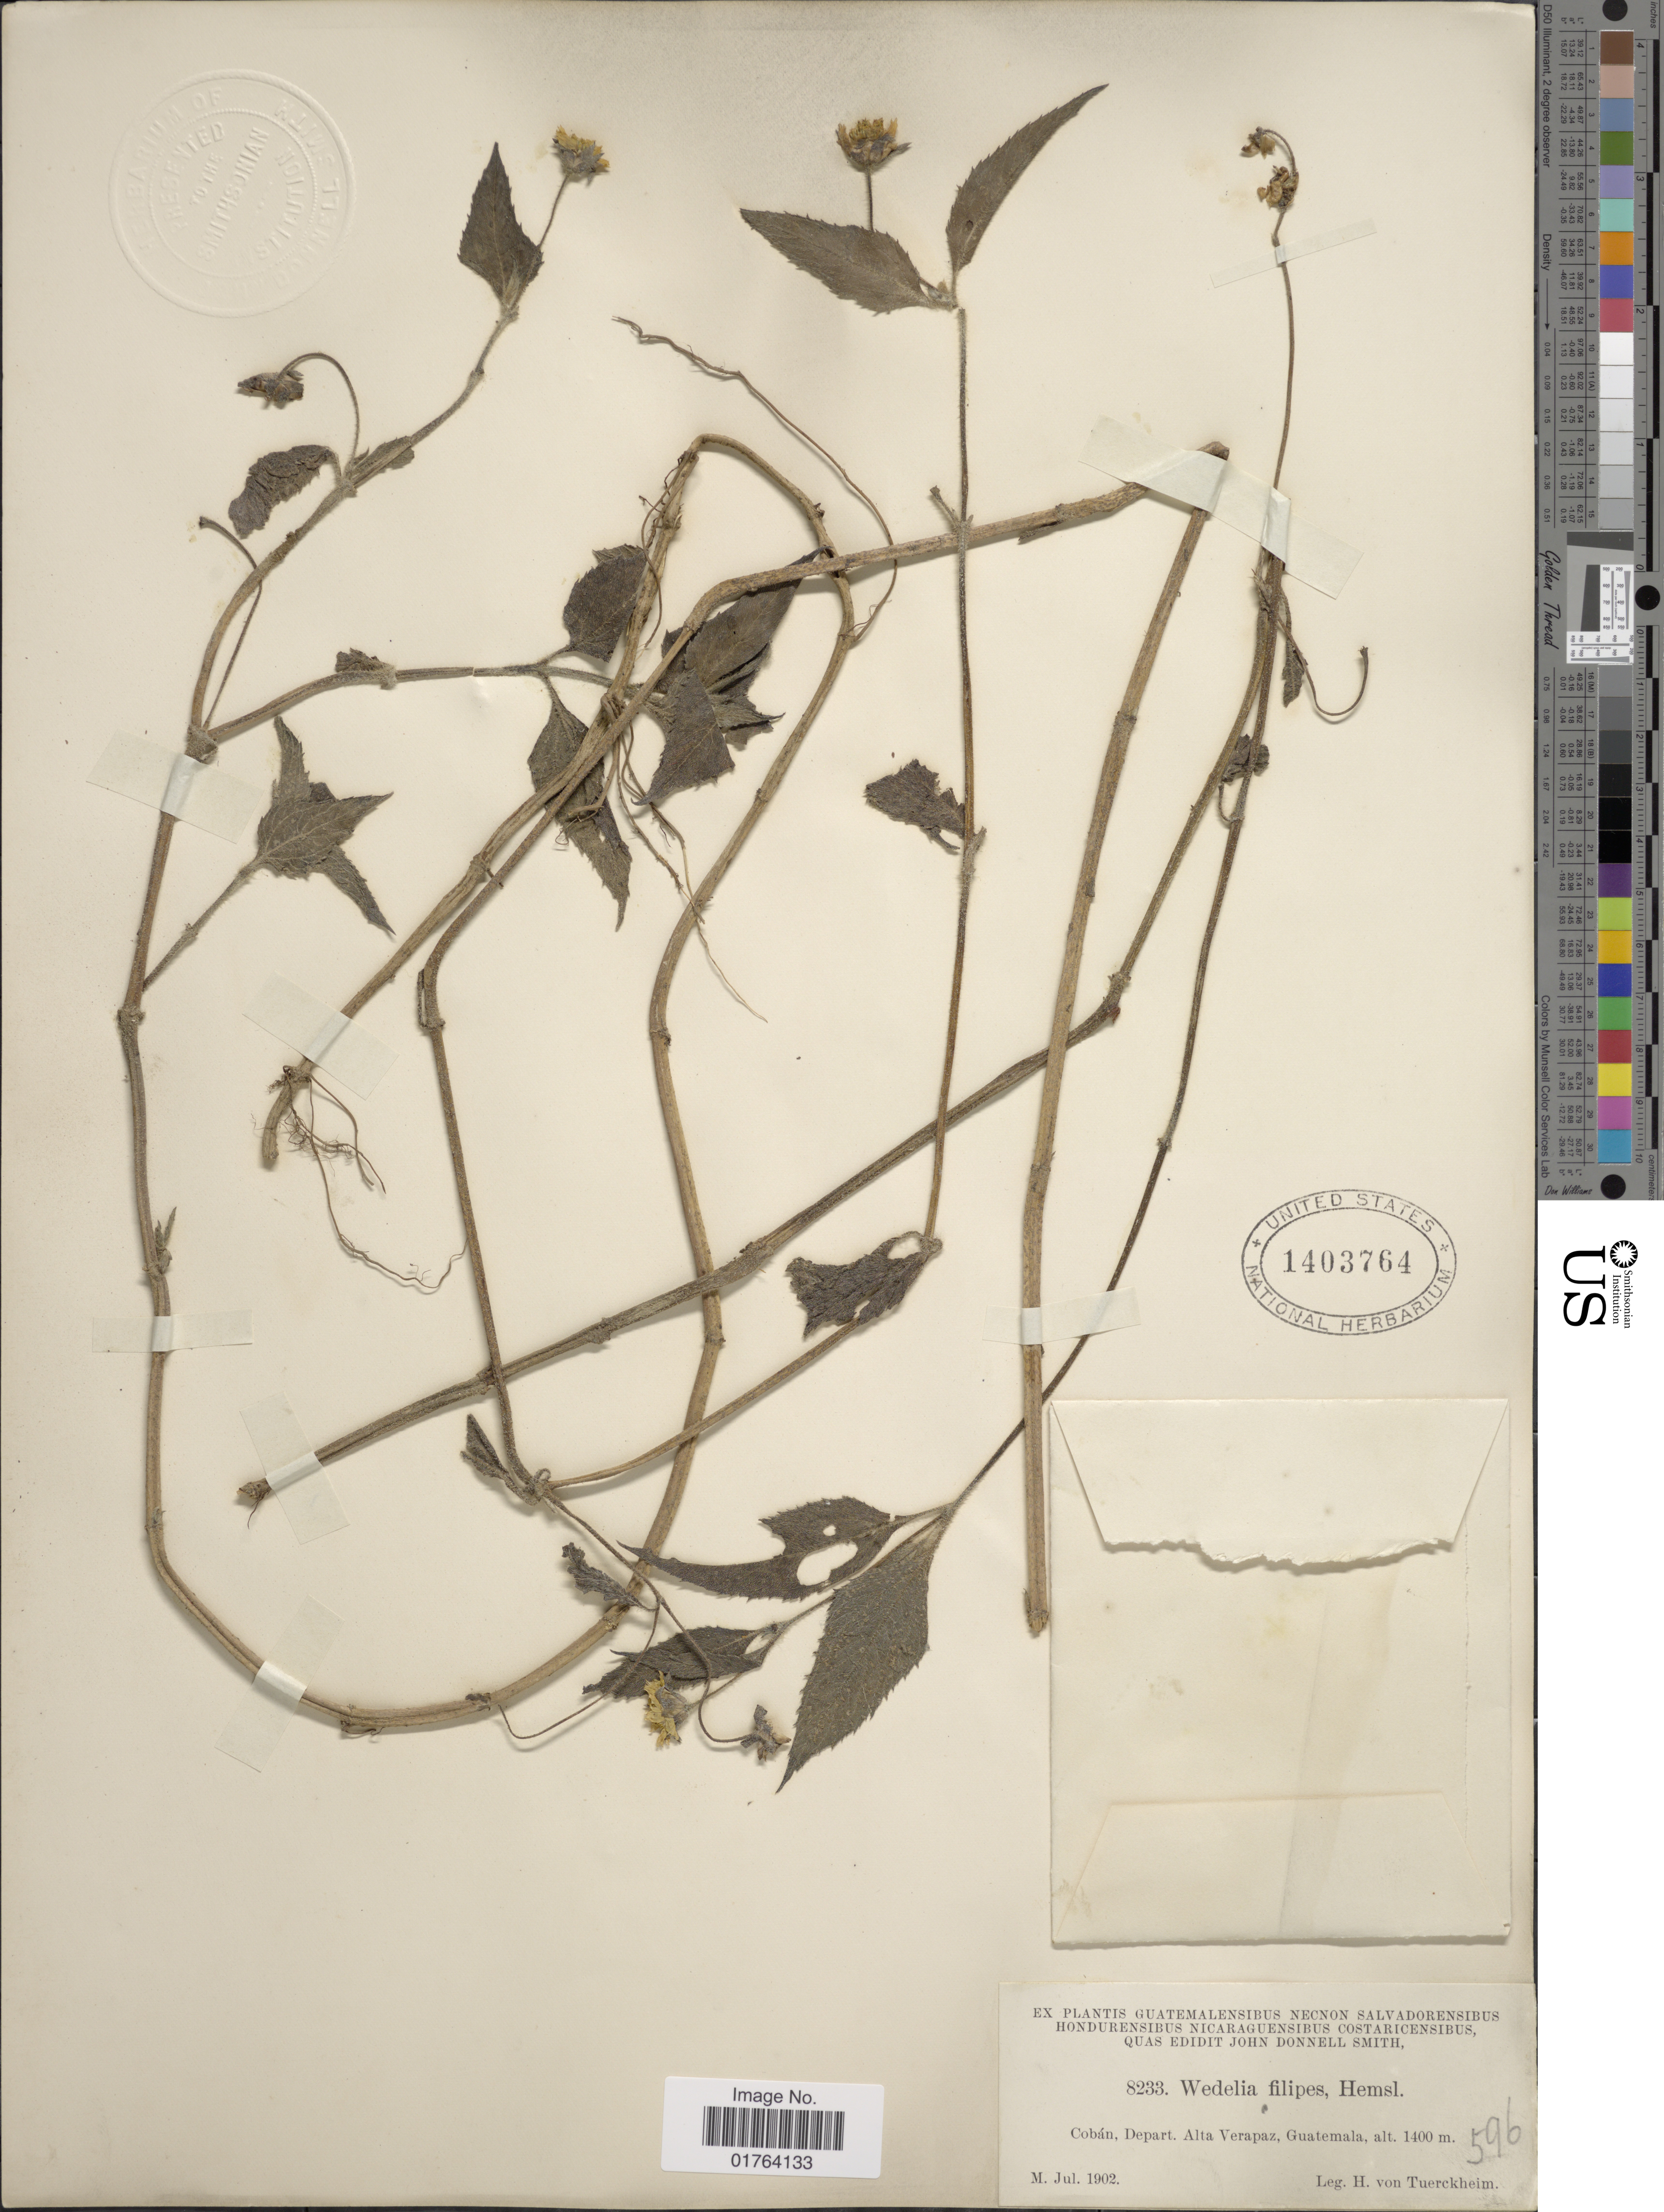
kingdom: Plantae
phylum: Tracheophyta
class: Magnoliopsida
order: Asterales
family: Asteraceae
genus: Wedelia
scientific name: Wedelia filipes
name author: Hemsl.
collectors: H. von Türckheim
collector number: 8233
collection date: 1902-07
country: Guatemala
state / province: Alta Verapaz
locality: Coban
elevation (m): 1400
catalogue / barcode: US 1403764